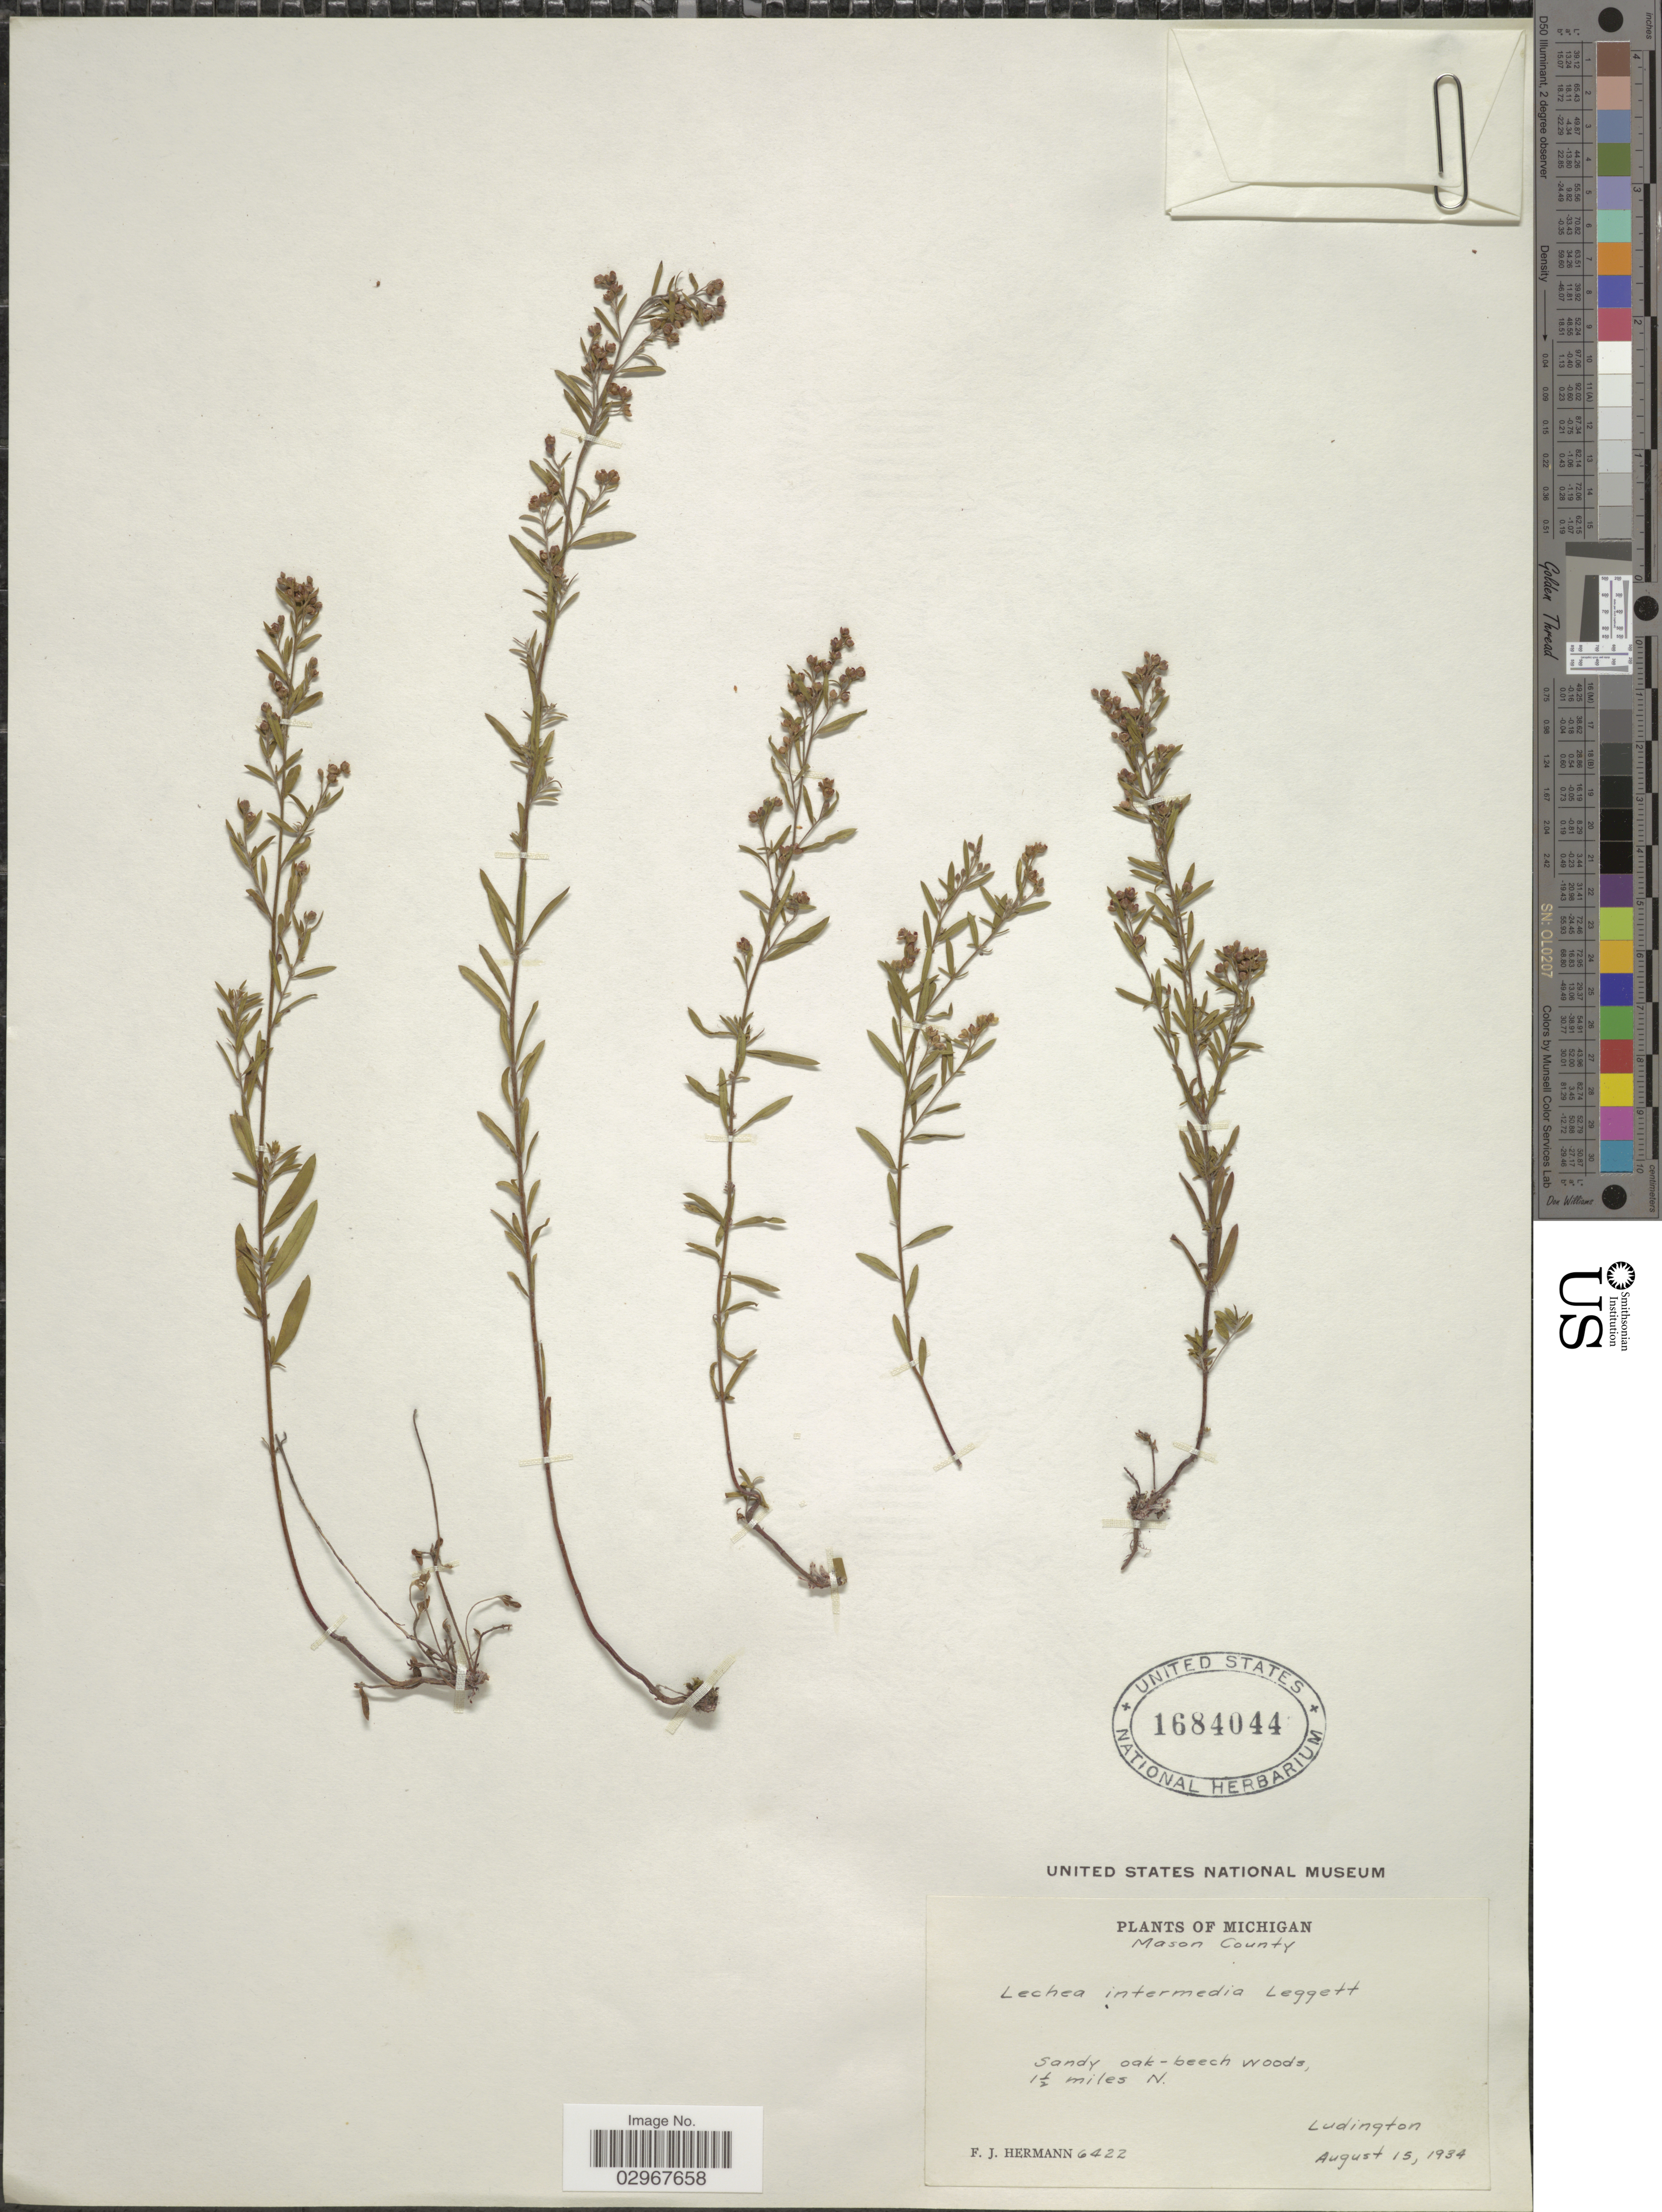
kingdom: Plantae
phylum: Tracheophyta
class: Magnoliopsida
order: Malvales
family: Cistaceae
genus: Lechea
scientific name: Lechea intermedia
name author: Legg. ex Britton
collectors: F. J. Hermann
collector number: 6422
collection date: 1934-08-15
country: United States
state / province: Michigan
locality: Mason County. 1½ miles N. Ludington.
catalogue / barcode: US 1684044